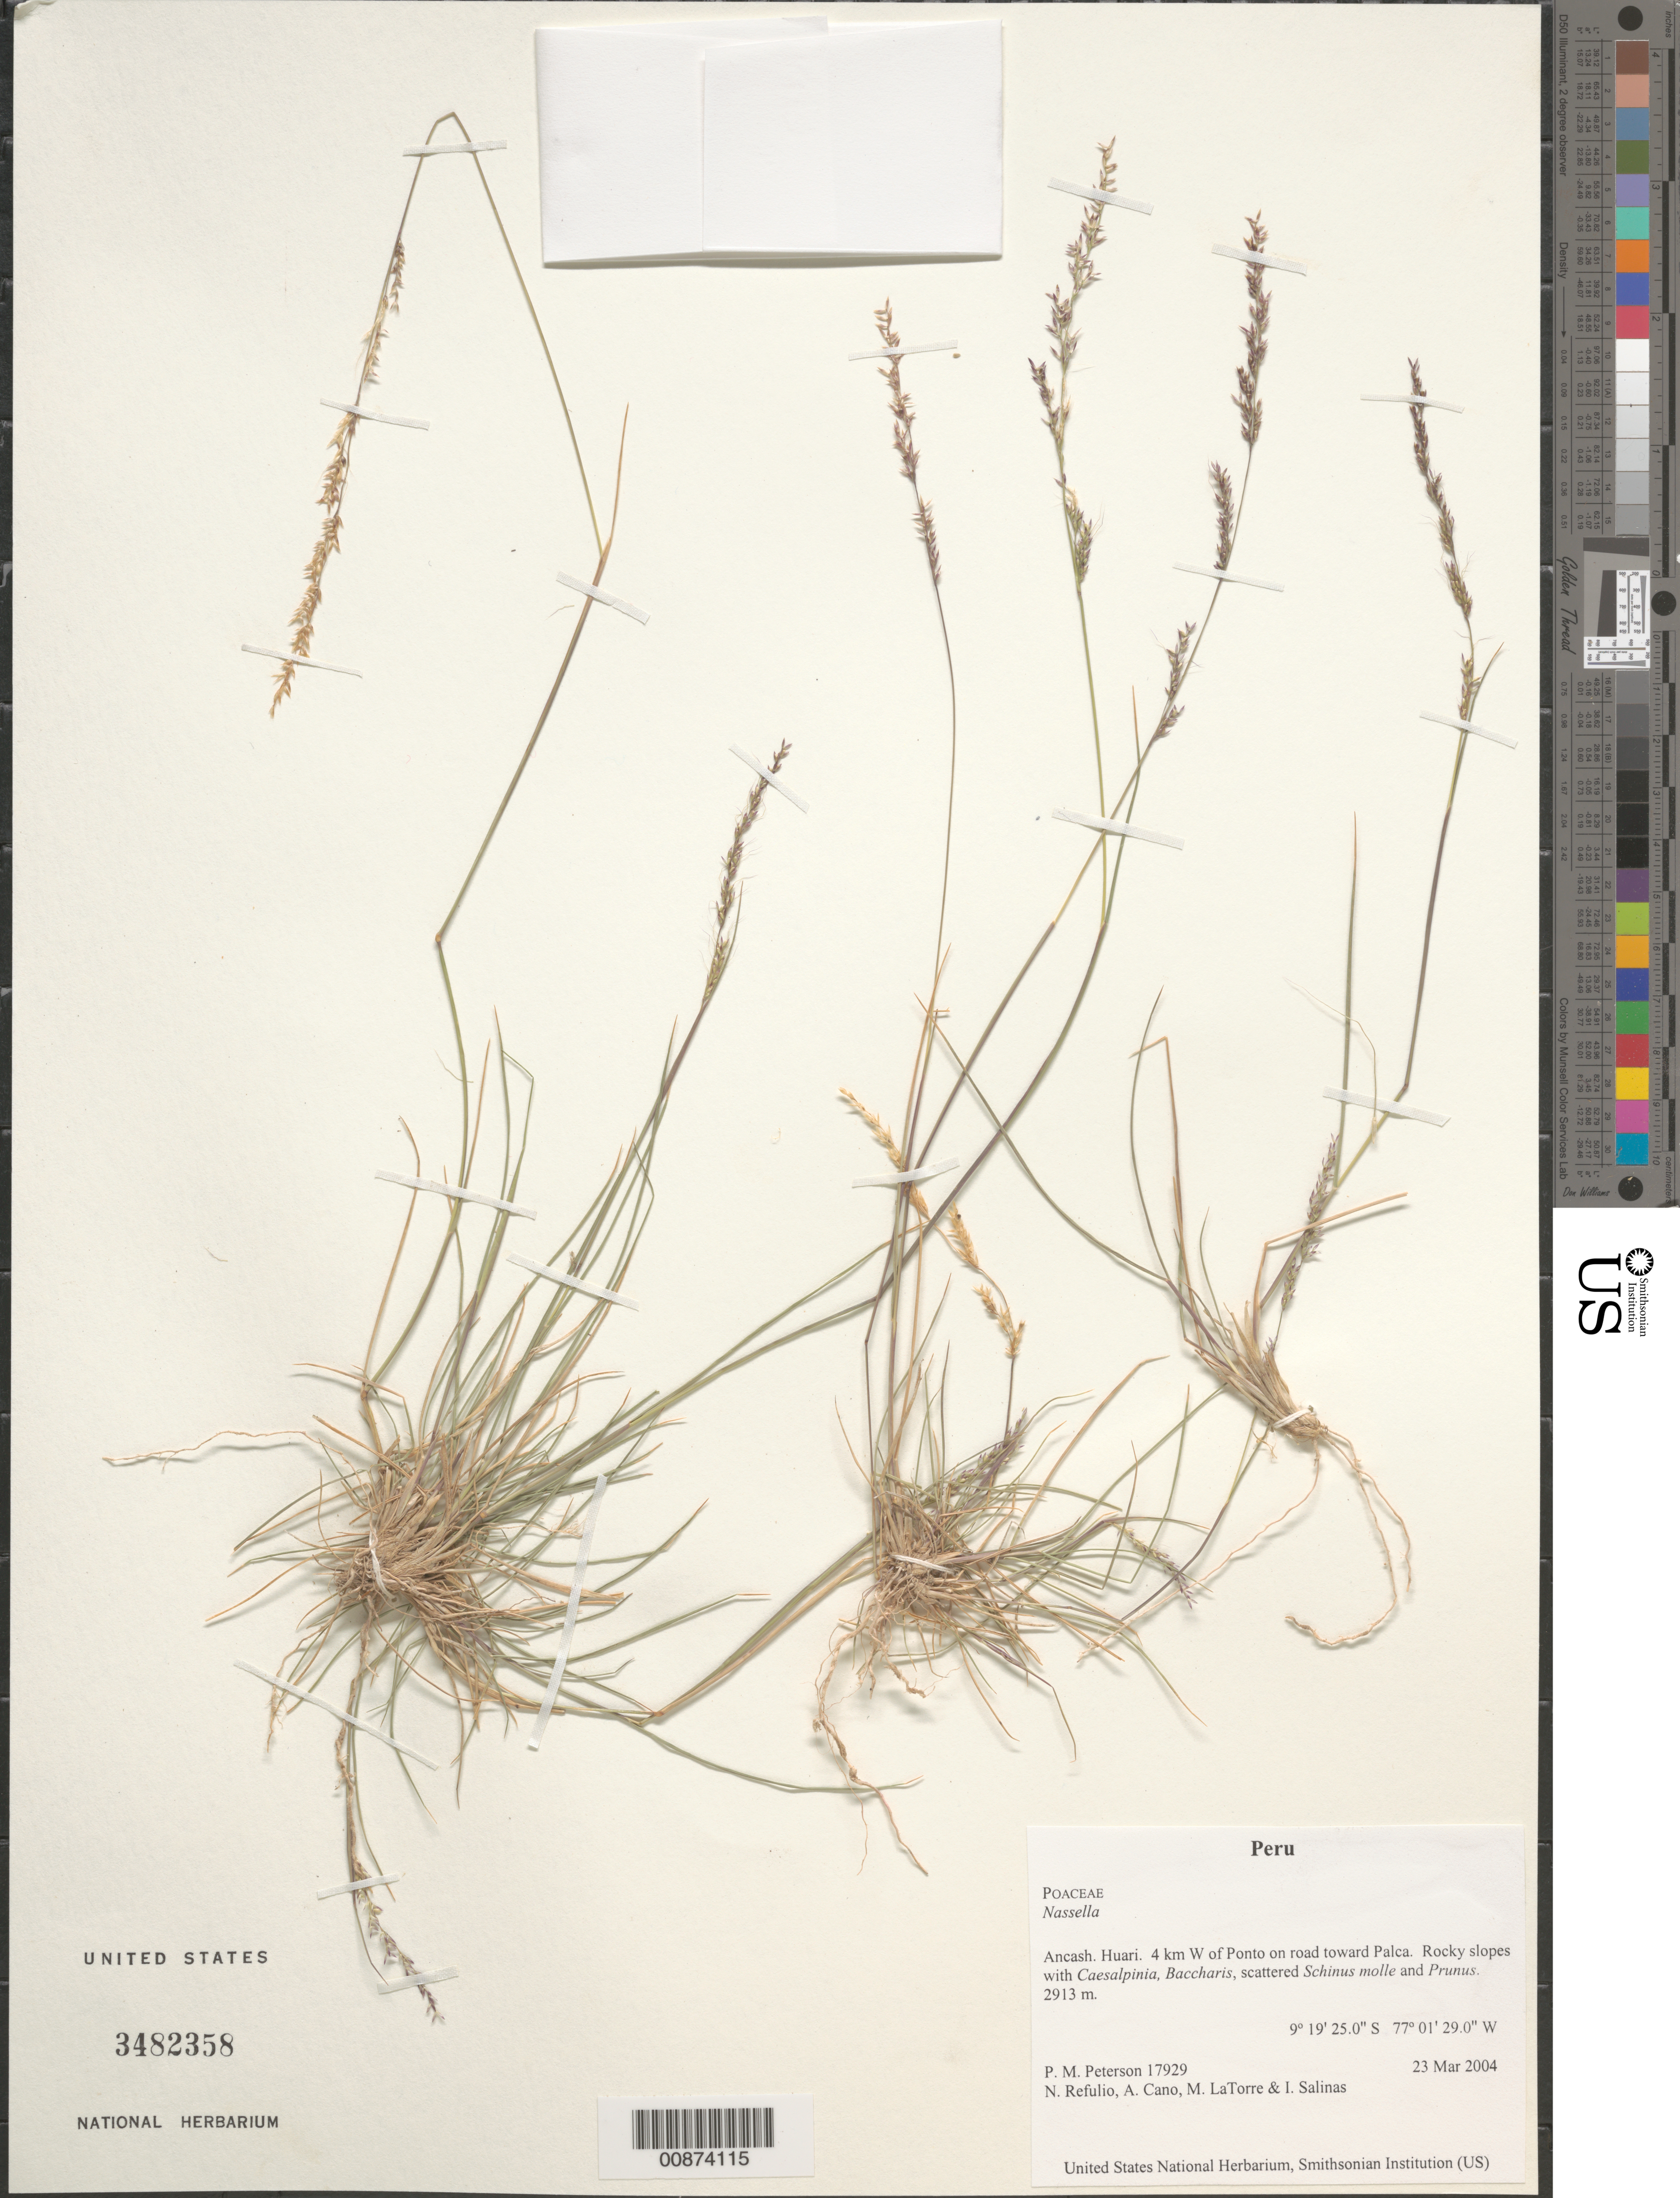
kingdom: Plantae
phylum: Tracheophyta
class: Liliopsida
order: Poales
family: Poaceae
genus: Nassella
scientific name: Nassella sp.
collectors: P. M. Peterson, N. Refulio-Rodríguez, A. Cano, M. Torre & I. Salinas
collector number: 17929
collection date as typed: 23 Mar 2004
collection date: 2004-03-23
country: Peru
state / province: Ancash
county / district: Huari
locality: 4 km W of Ponto on road toward Palca. Rocky slopes with Caesalpinia, Baccharis, scattered Schinus molle and Prunus.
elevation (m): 2913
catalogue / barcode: US 3482358